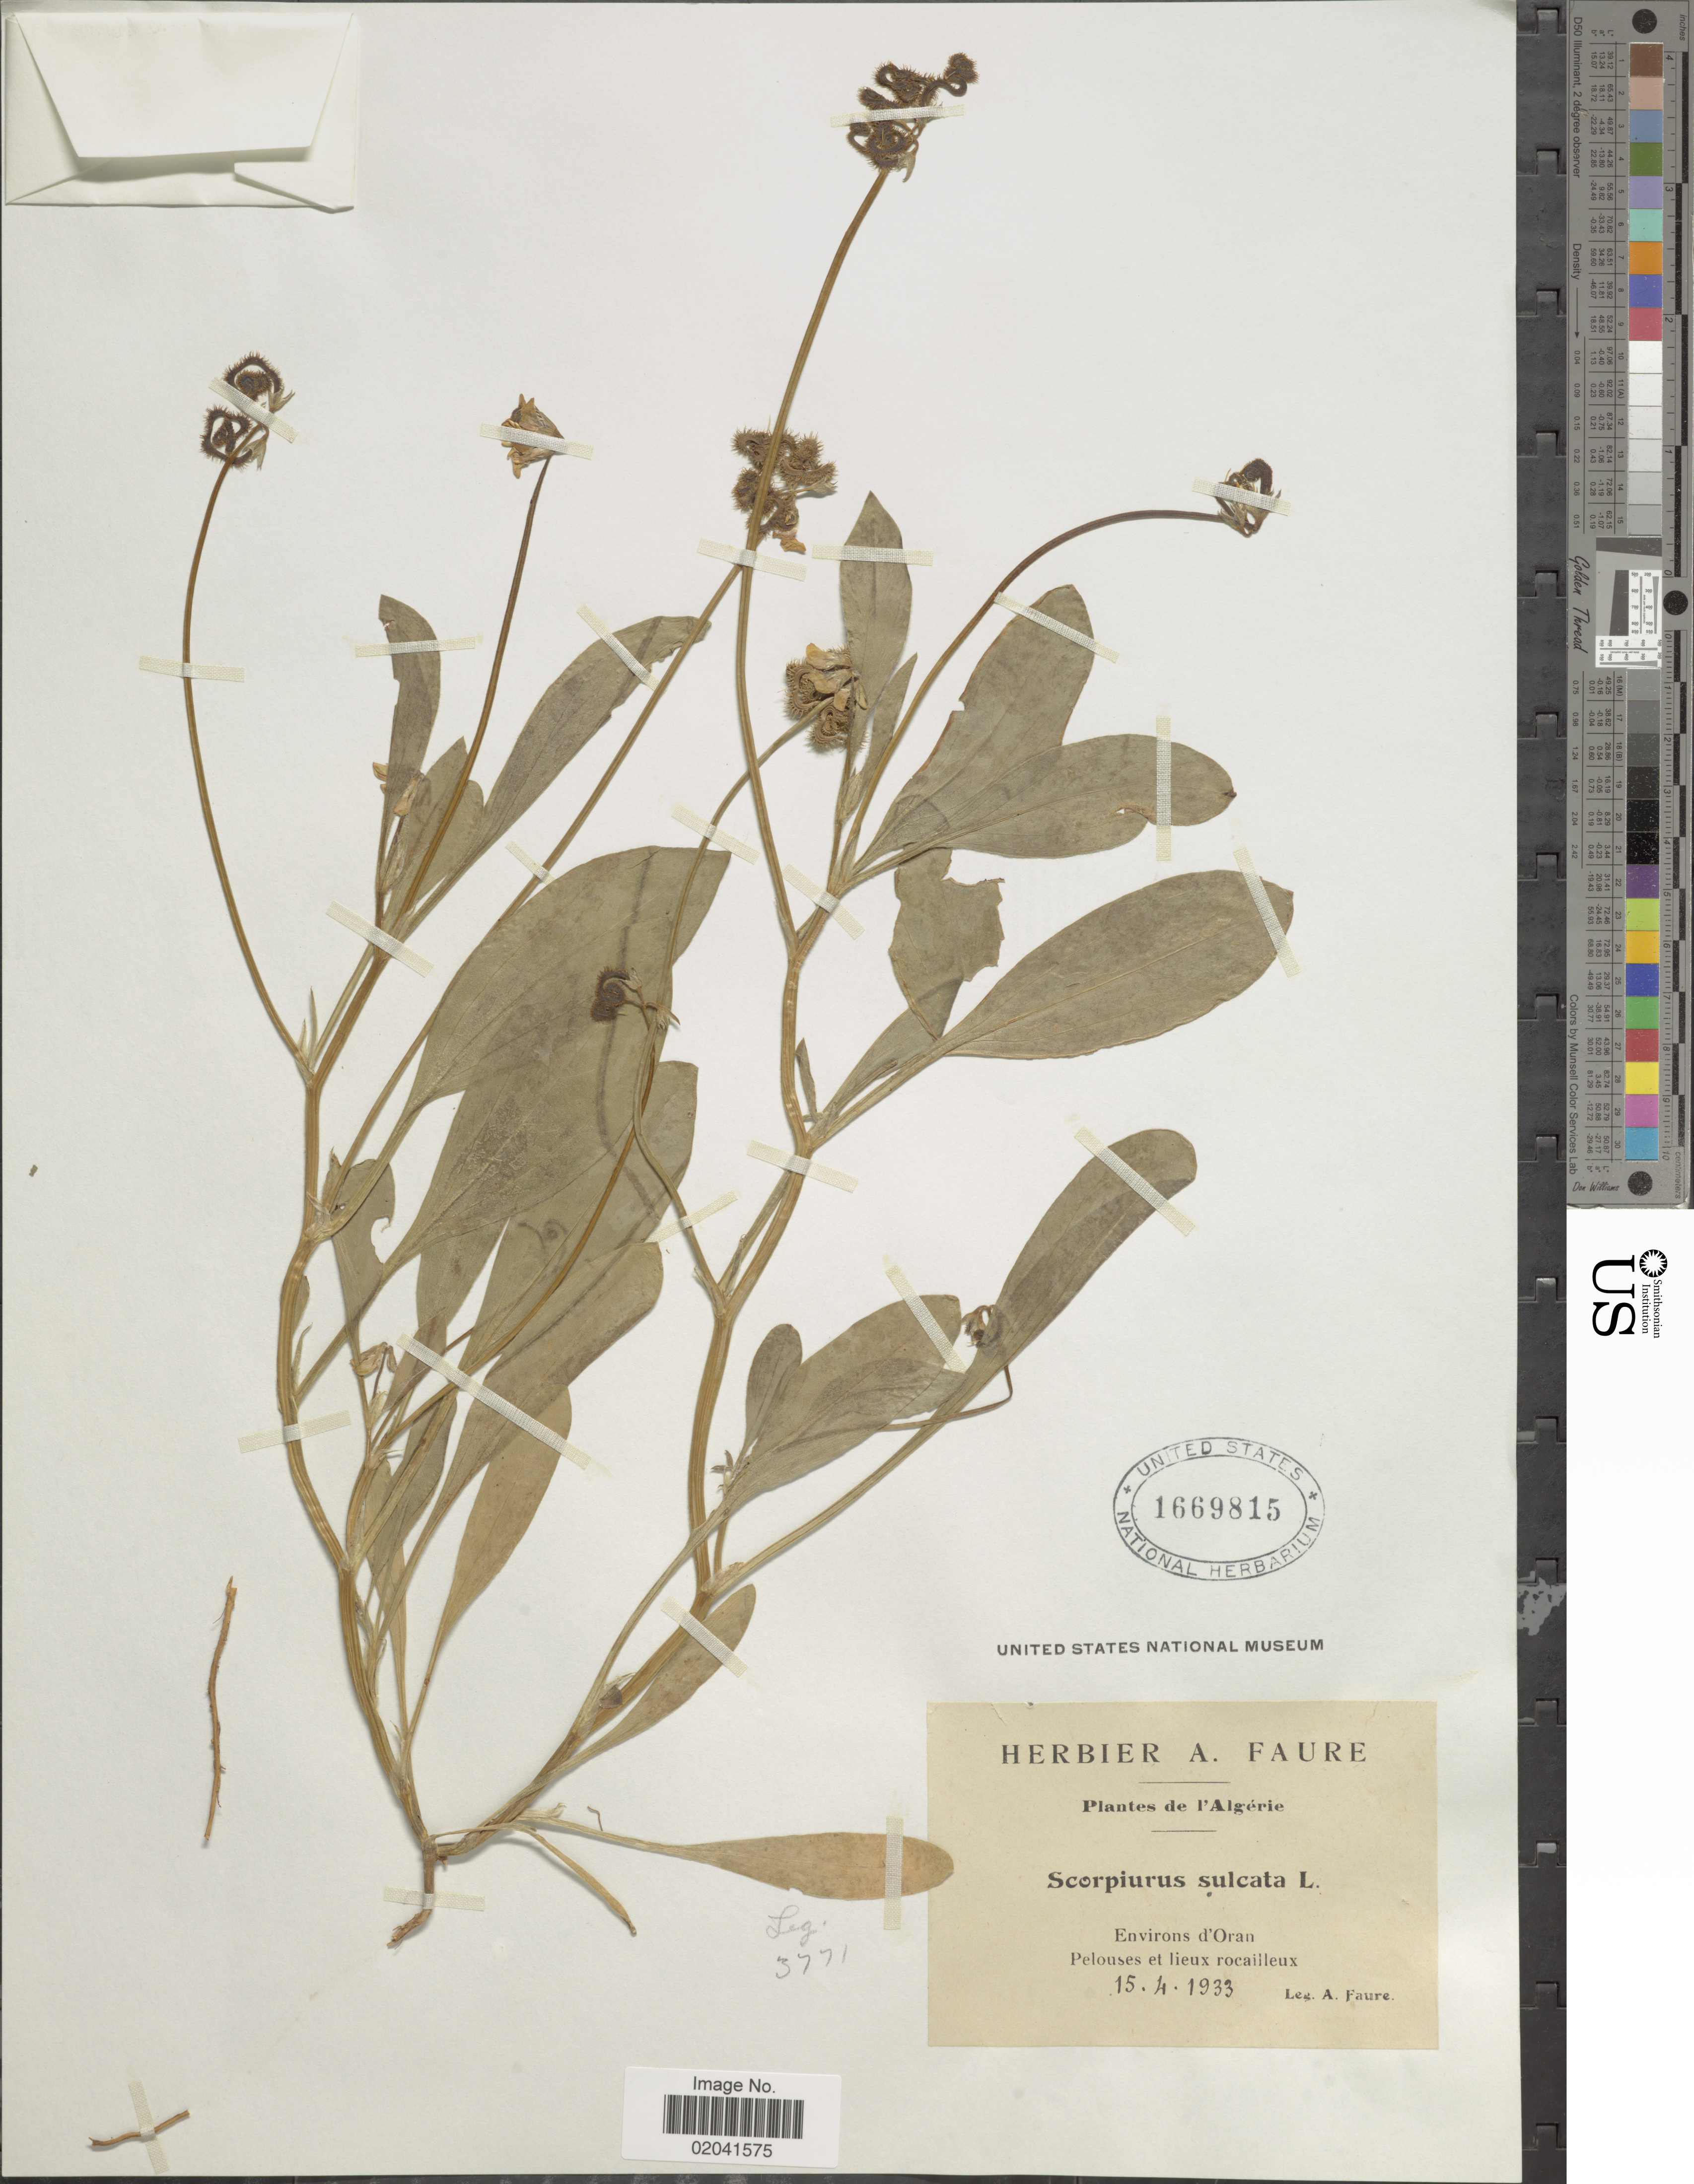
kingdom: Plantae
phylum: Tracheophyta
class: Magnoliopsida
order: Fabales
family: Fabaceae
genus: Scorpiurus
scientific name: Scorpiurus sulcata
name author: L.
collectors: A. Faure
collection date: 1933-04-15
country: Algeria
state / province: Oran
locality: Eniroms d'Oran, Pelouses et lieux rocailleux.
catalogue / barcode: US 1669815